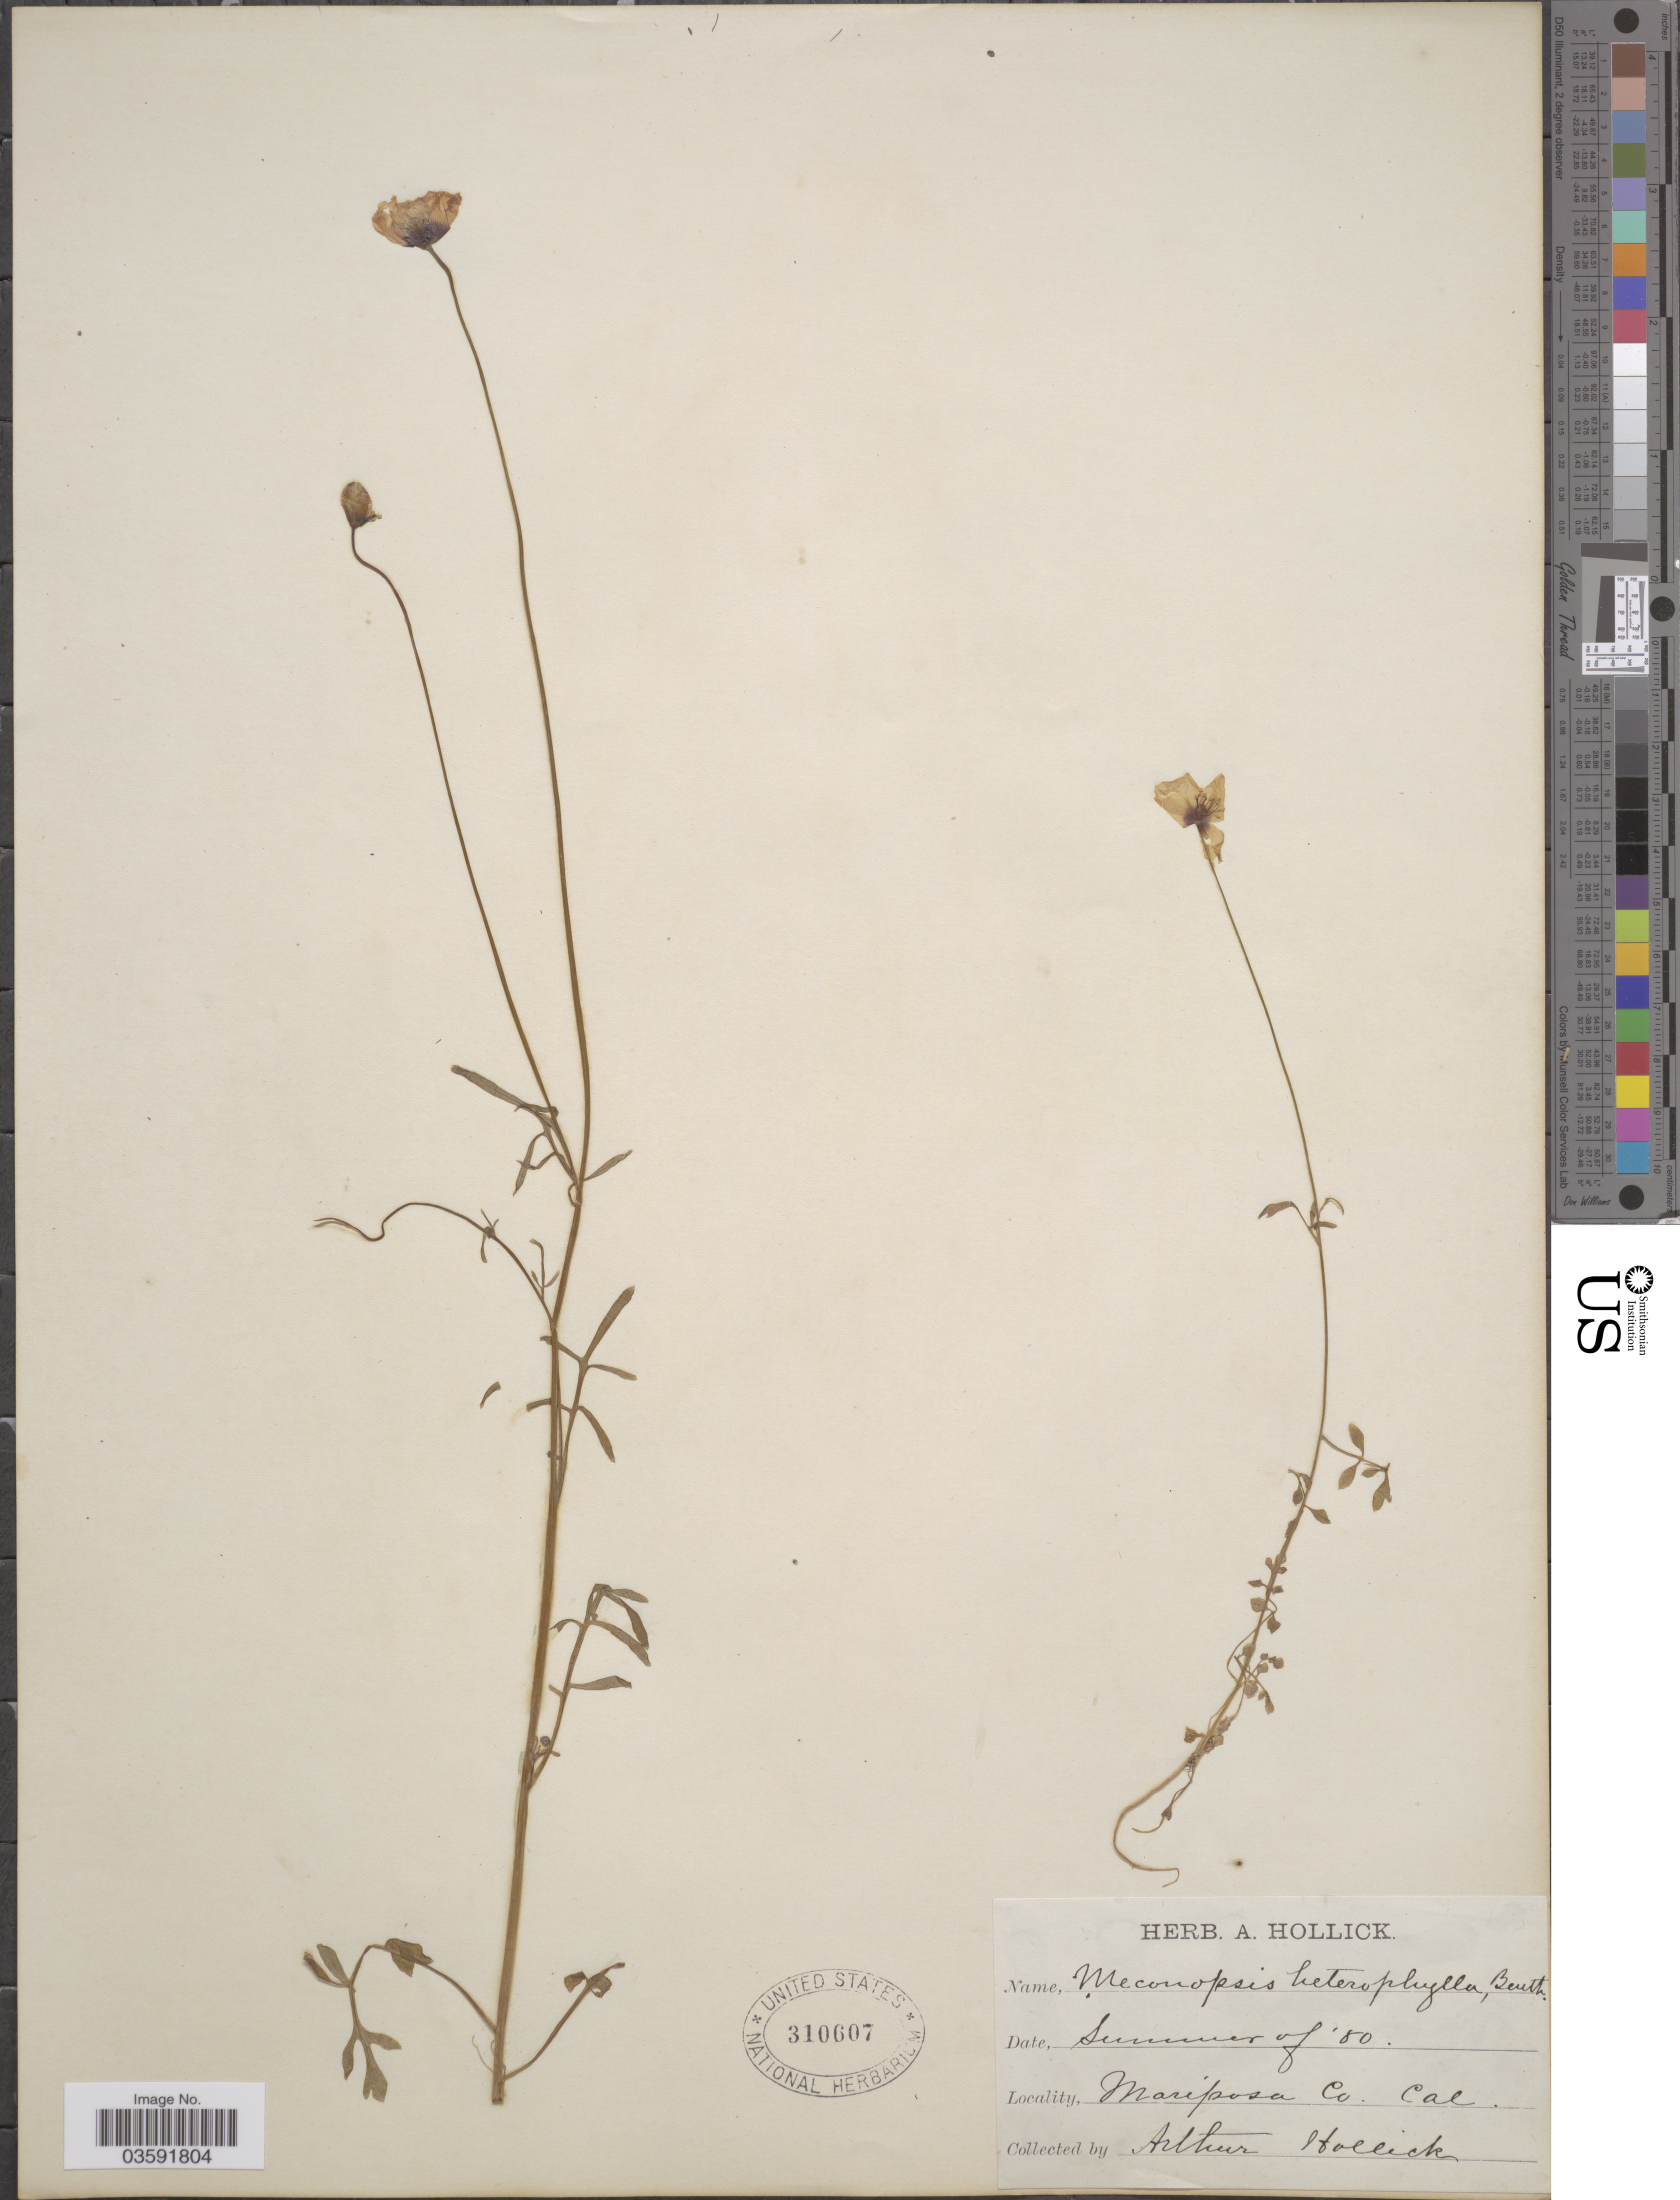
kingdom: Plantae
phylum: Tracheophyta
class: Magnoliopsida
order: Ranunculales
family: Papaveraceae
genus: Papaver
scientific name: Papaver heterophyllum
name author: (Benth.) Greene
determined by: Strong, M. T., (US), Smithsonian Institution - National Museum of Natural History (UNITED STATES)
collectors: A. Hollick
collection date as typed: Summer of '80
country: United States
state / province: California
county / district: Mariposa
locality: Mariposa Co.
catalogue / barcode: US 310607